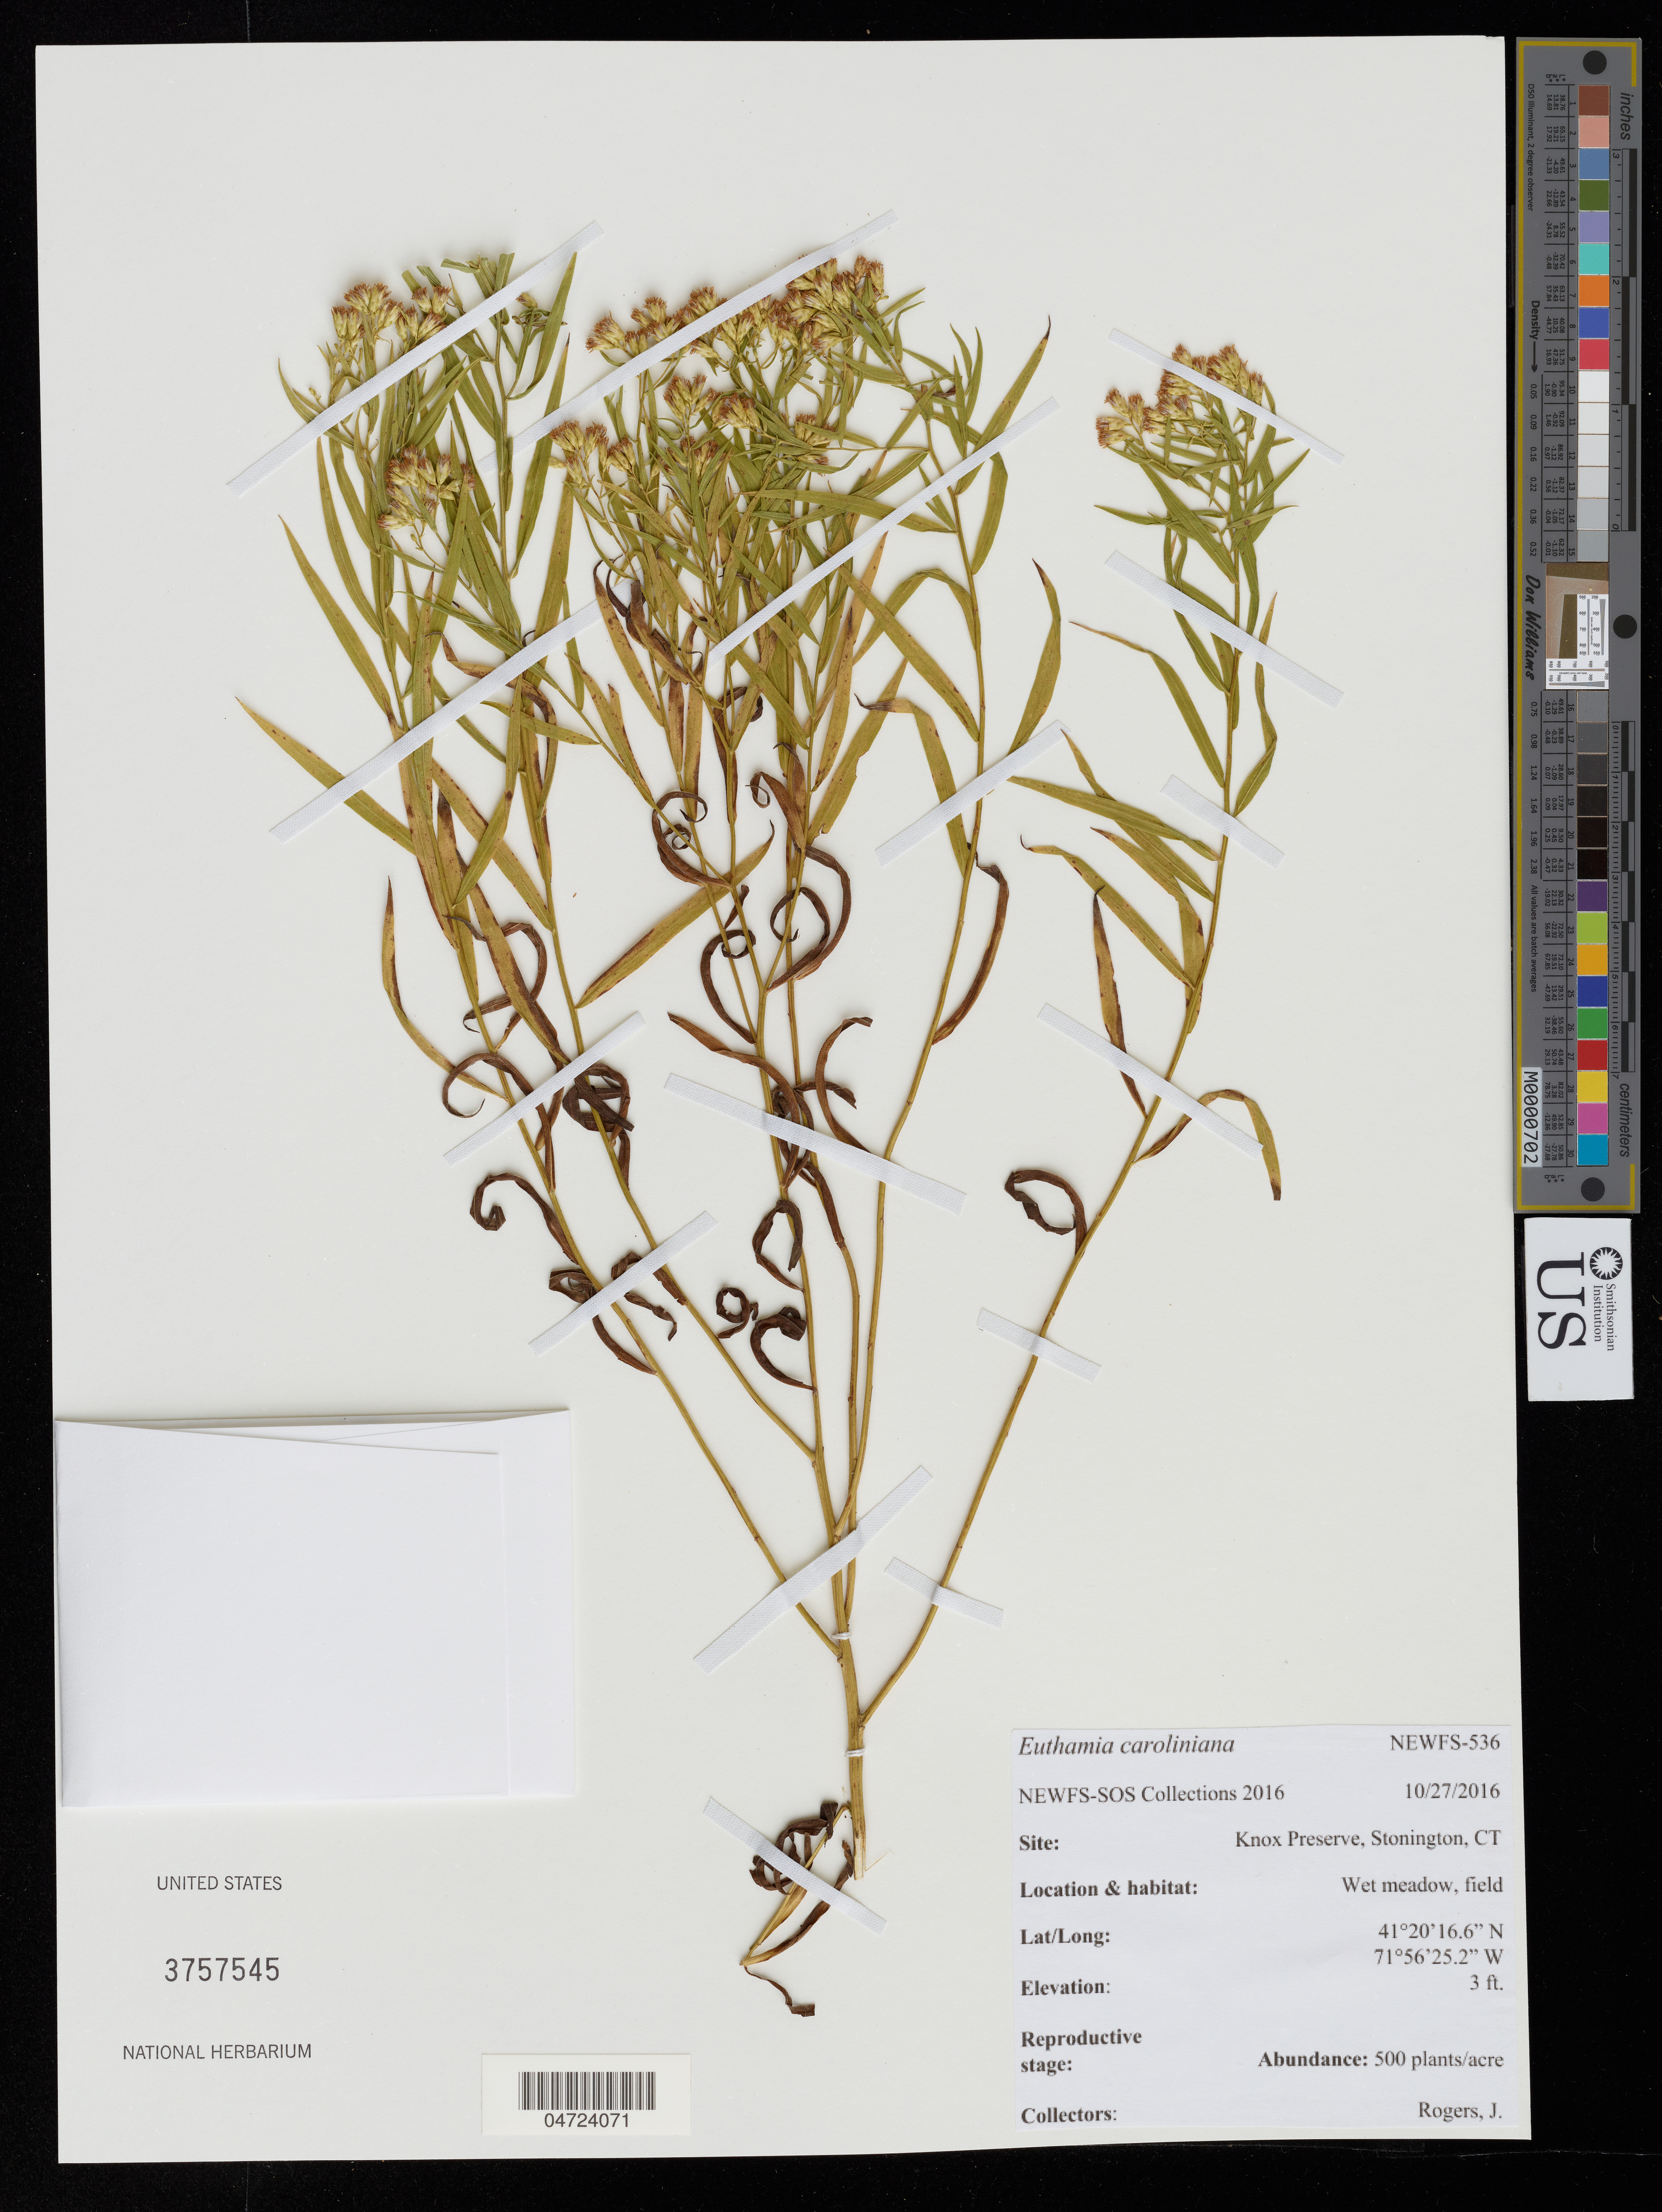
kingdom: Plantae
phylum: Tracheophyta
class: Magnoliopsida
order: Asterales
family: Asteraceae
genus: Euthamia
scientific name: Euthamia caroliniana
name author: (L.) Greene ex Porter & Britton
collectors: J. Rogers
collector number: NEWFS-536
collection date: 2016-10-27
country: United States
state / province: Connecticut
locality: Site: Knox Preserve, Stonington, CT. Wet meadow, field.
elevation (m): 1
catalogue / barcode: US 3757545